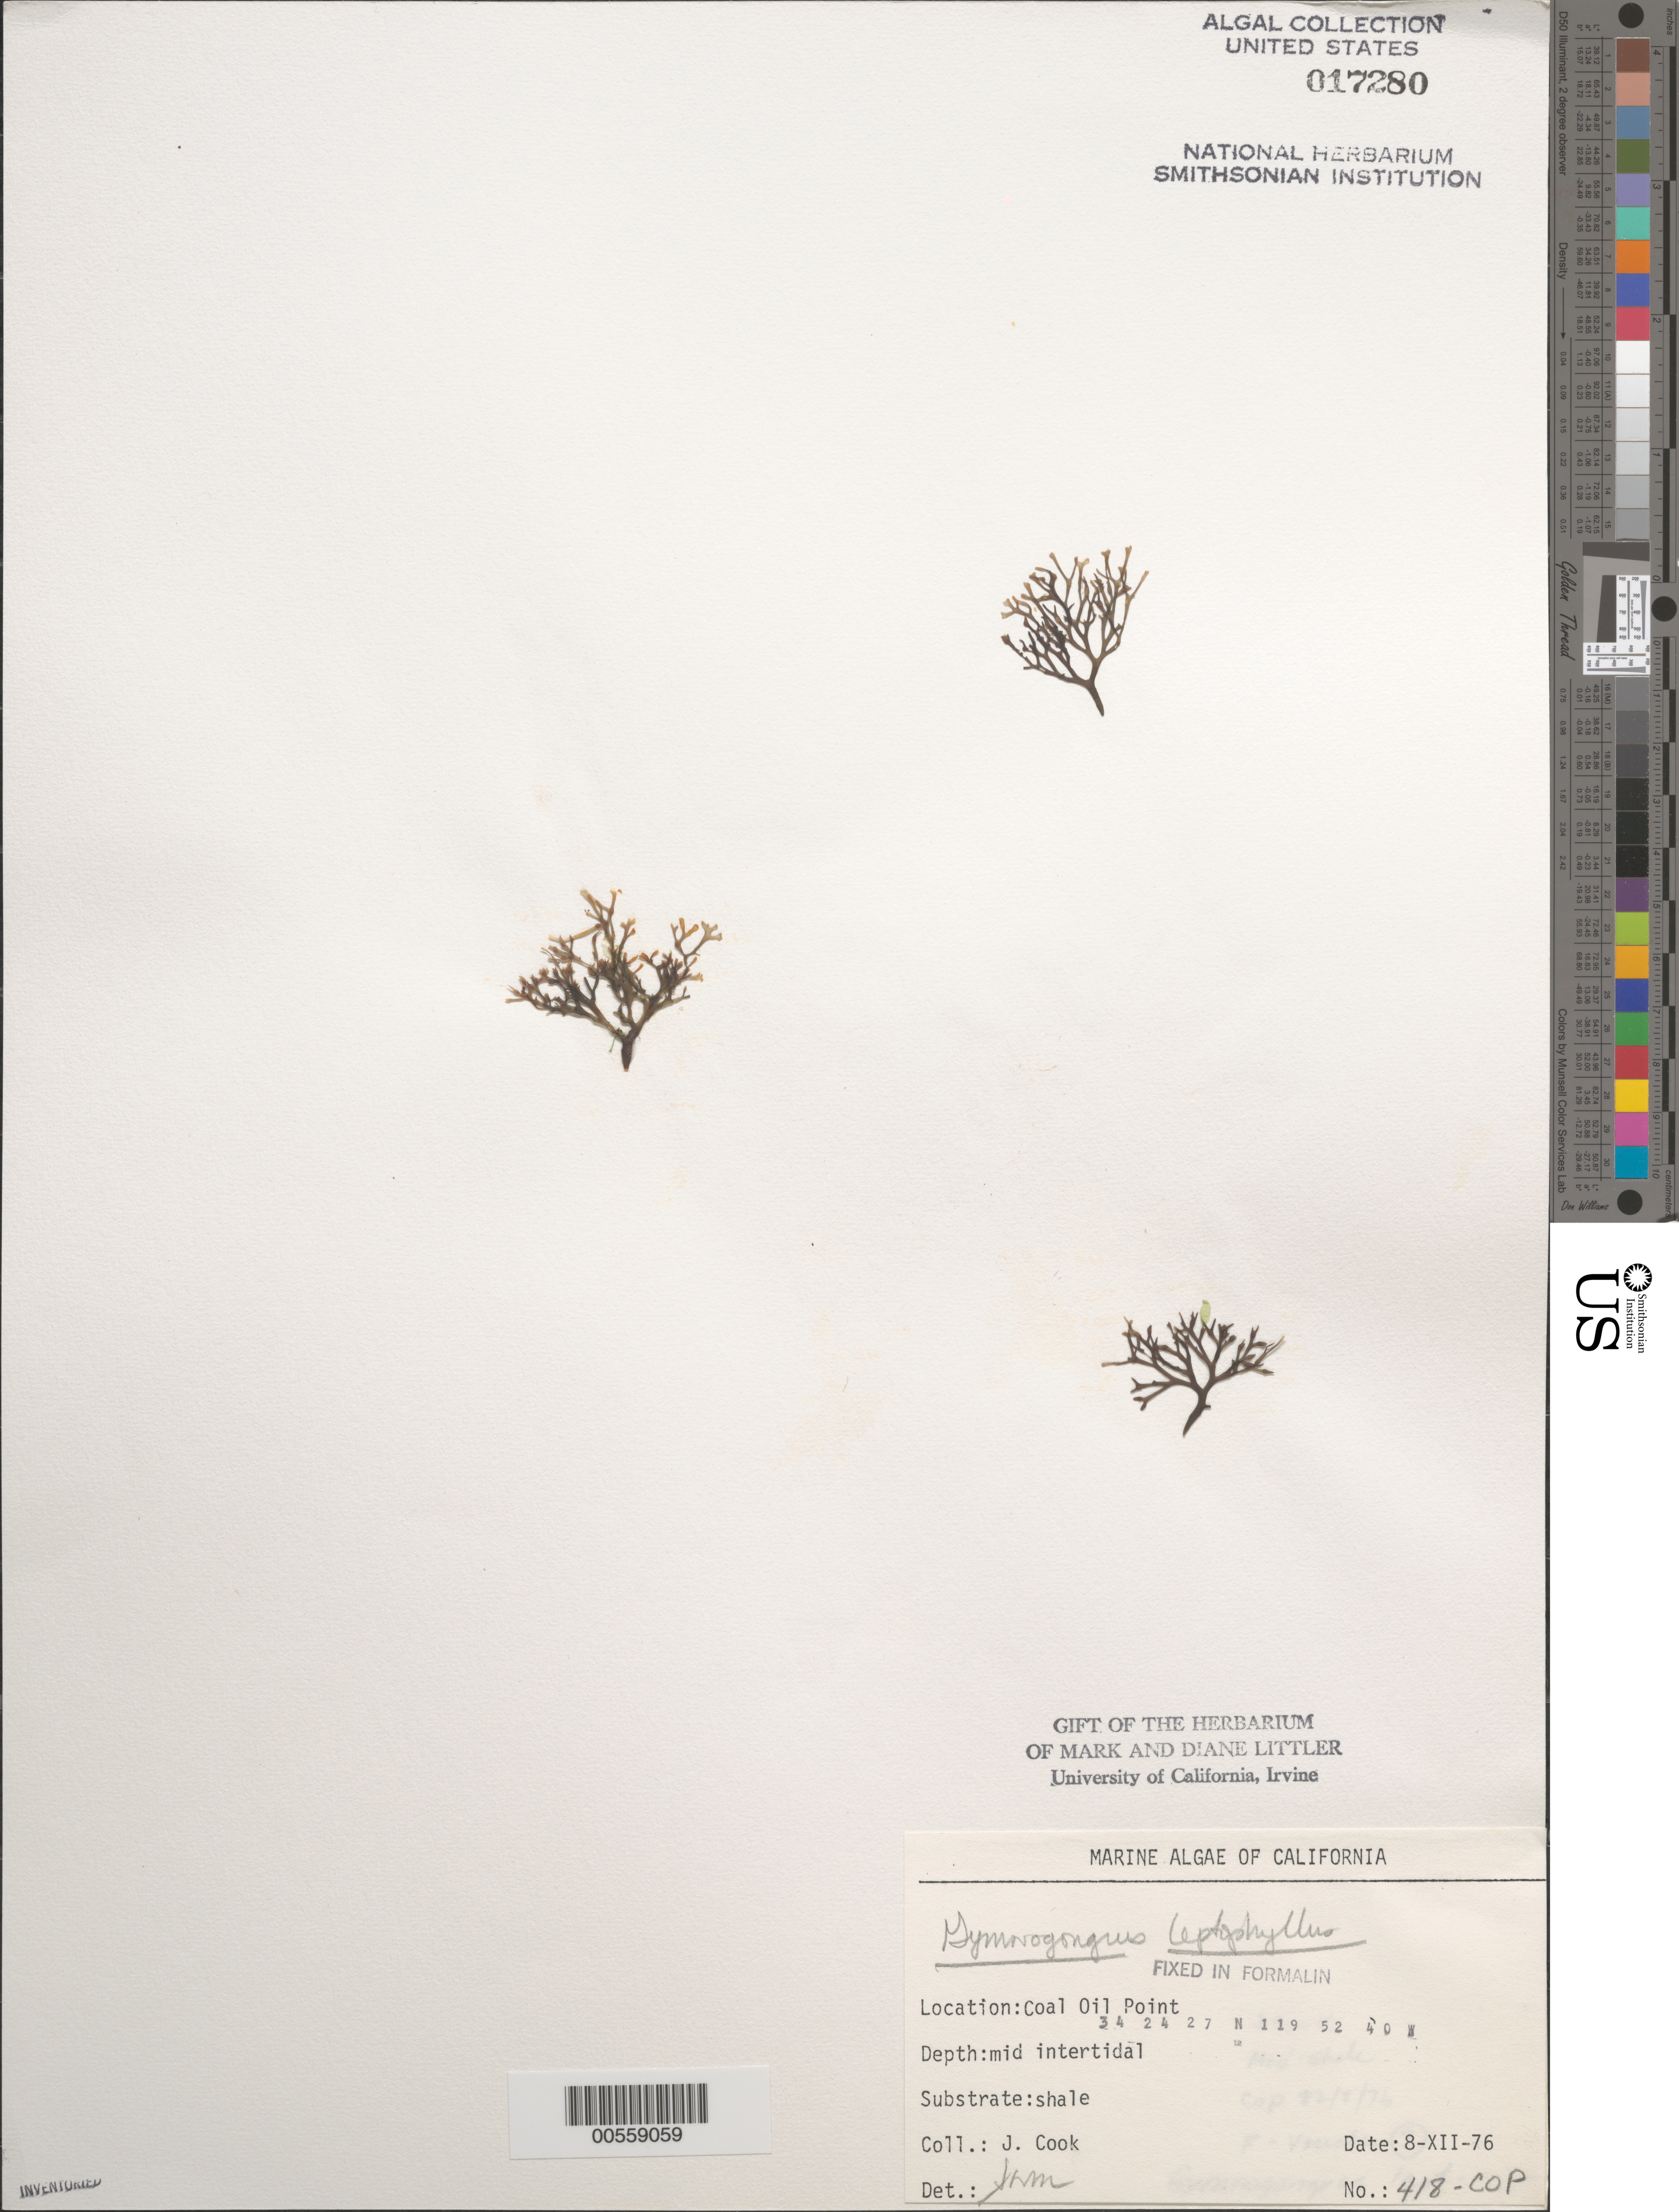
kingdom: Plantae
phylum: Rhodophyta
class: Florideophyceae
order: Gigartinales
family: Phyllophoraceae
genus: Besa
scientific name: Besa leptophylla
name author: (J. Agardh) M.S.Calderon & K.A. Miller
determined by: Algae name updating Project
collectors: J. Cook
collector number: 418-cop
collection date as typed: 08 Dec 1976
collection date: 1976-12-08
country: United States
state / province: California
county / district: Santa Barbara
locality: Coal Oil Point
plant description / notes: BLM-SOCALBIGHT Rocky Intertidal Survey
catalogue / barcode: US 17280